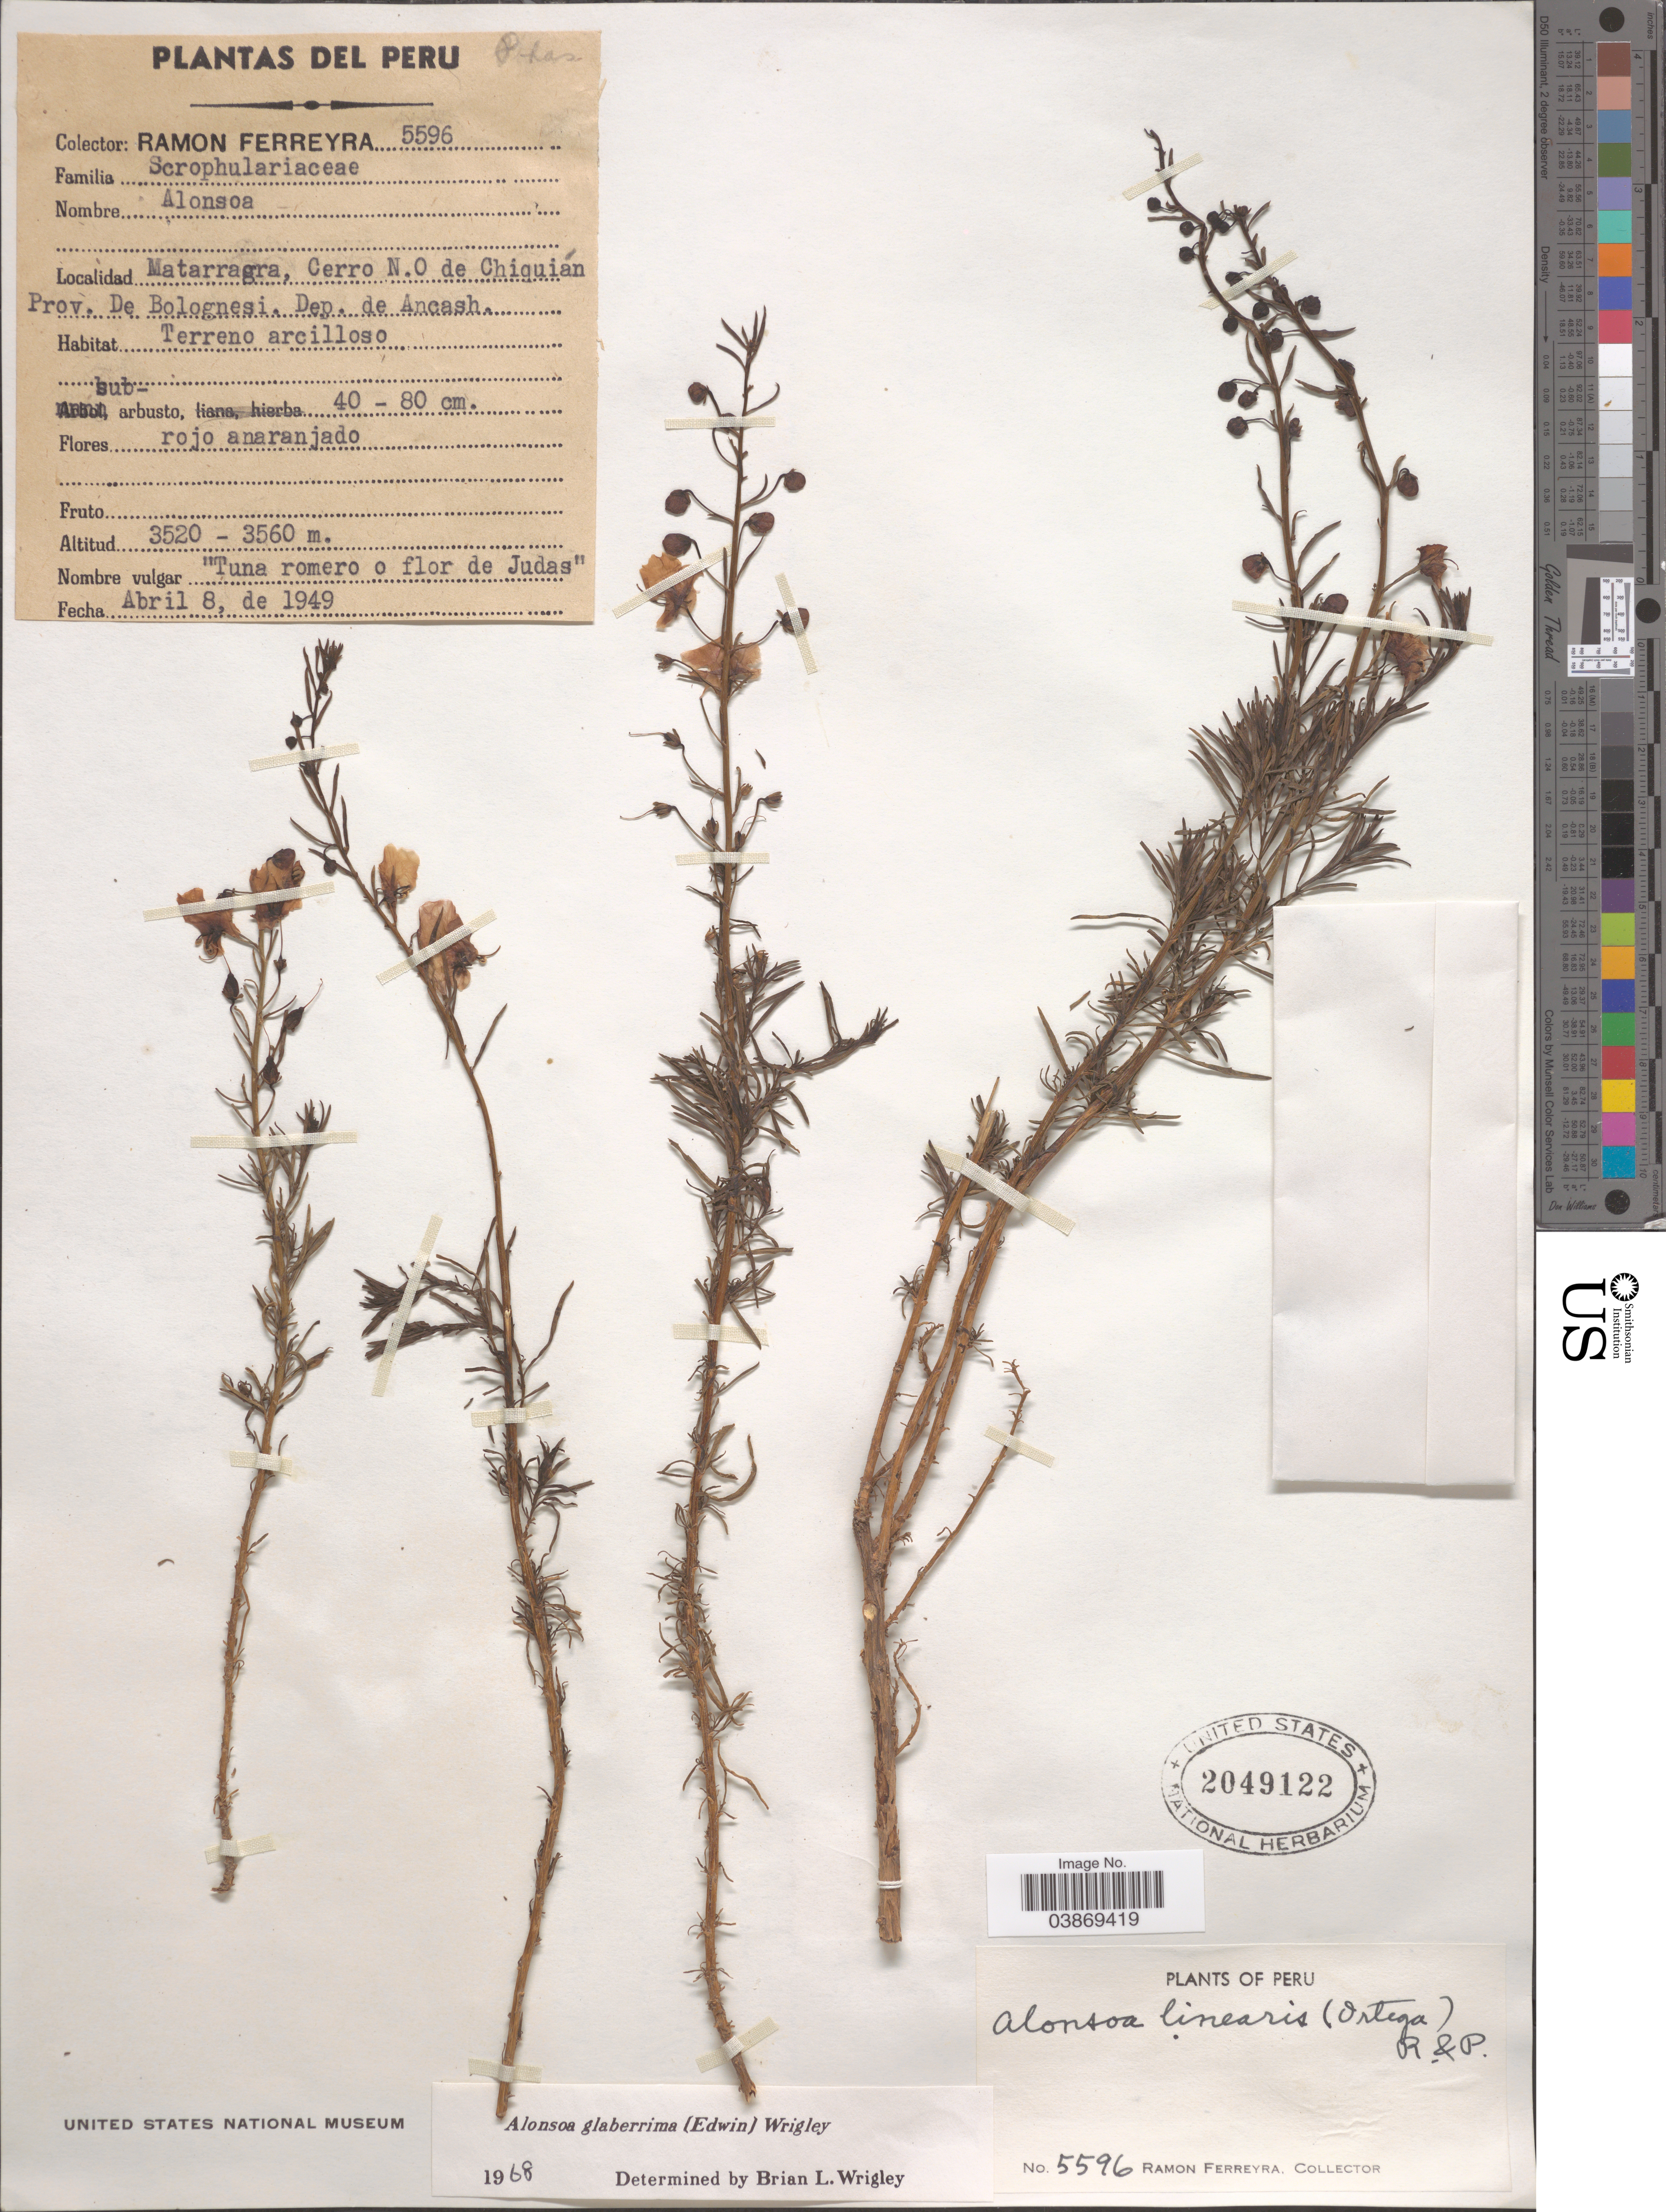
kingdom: Plantae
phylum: Tracheophyta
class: Magnoliopsida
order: Lamiales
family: Scrophulariaceae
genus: Alonsoa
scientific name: Alonsoa linearis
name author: (Jacq.) Ruiz & Pav.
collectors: R. A. Ferreyra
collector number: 5596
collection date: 1949-04-08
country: Peru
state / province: Ancash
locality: Matarragra, Cerro N.O de Chiquián. Prov. De Bolognesi. Dep. de Ancash. Terreno arcilloso.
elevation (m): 3520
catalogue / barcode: US 2049122